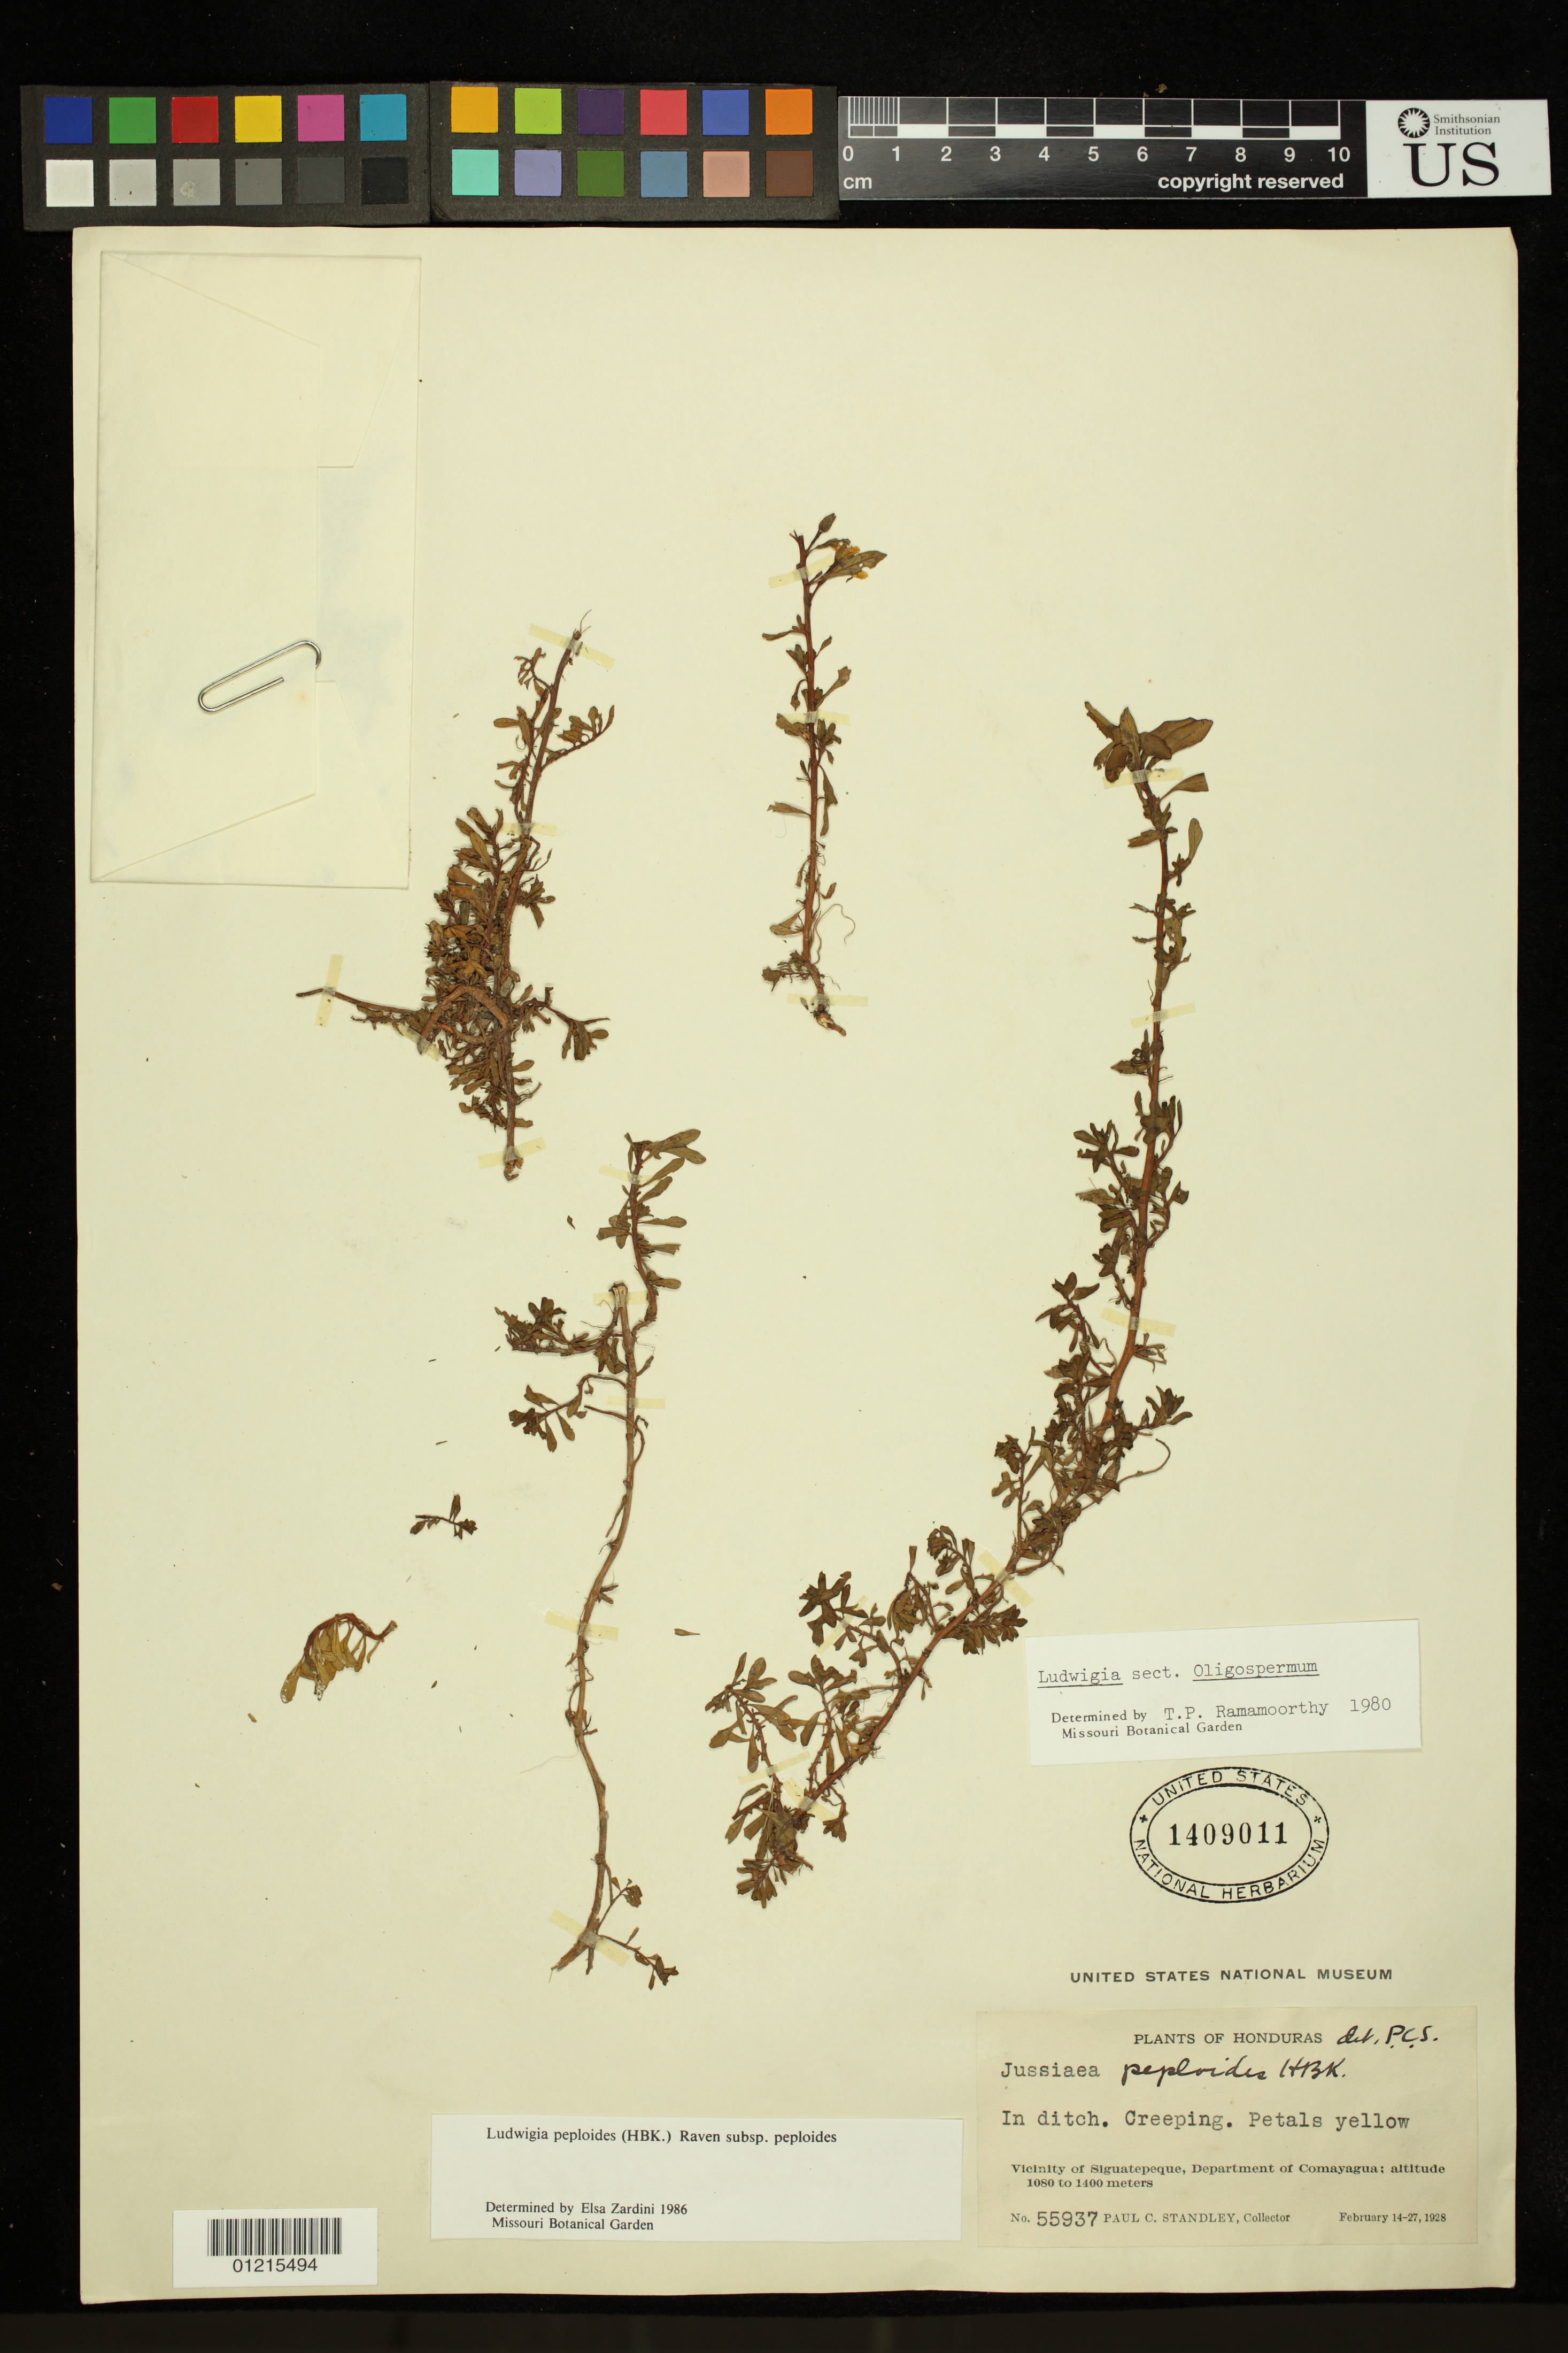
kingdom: Plantae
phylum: Tracheophyta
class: Magnoliopsida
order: Myrtales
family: Onagraceae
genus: Ludwigia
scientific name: Ludwigia peploides subsp. peploides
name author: (Kunth) P.H. Raven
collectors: P. C. Standley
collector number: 55937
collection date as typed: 14 Feb 1928 to 27 Feb 1928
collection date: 1928-02-14/1928-02-27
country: Honduras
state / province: Comayagua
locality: Vicinity of Siguatepeque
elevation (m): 1080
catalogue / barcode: US 1409011